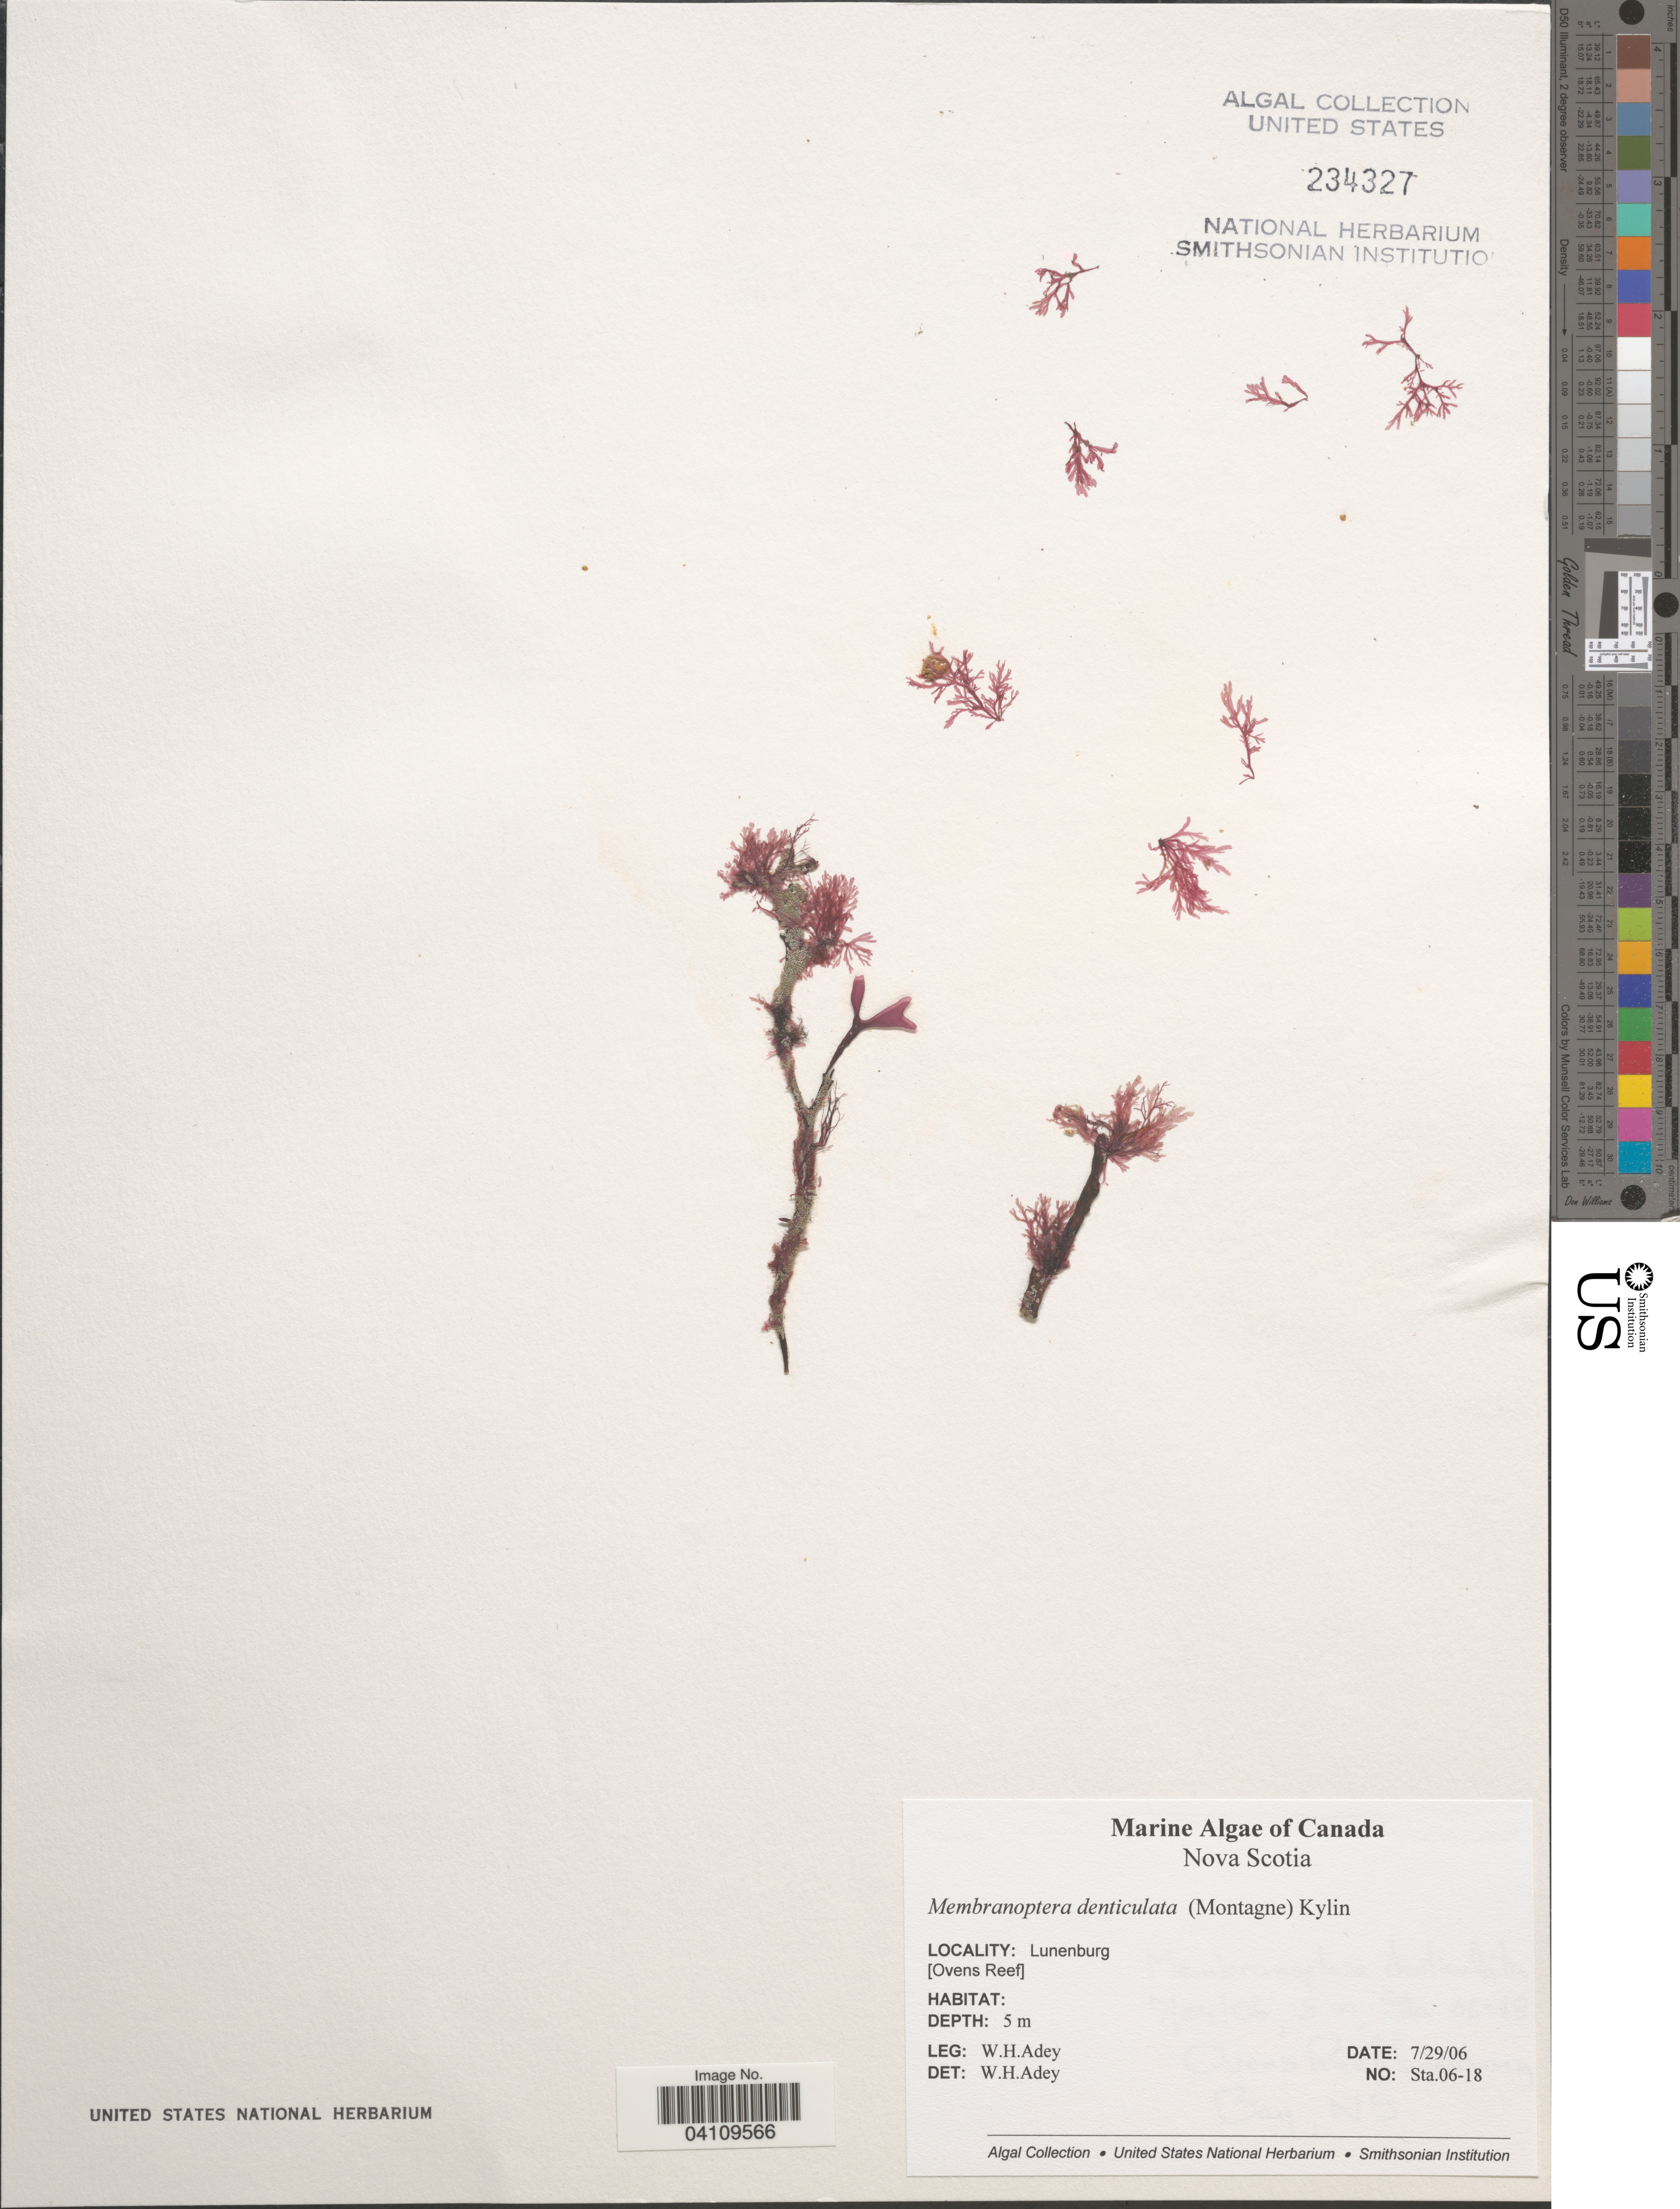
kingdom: Plantae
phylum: Rhodophyta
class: Florideophyceae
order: Ceramiales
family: Delesseriaceae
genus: Membranoptera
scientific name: Membranoptera spinulosa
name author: (Rupr.) Kuntze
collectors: W. H. Adey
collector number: Sta. 06-18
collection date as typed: Transcribed d/m/y: 29/7/6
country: Canada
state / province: Nova Scotia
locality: Lunenburg [Ovens Reef].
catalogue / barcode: US 234327